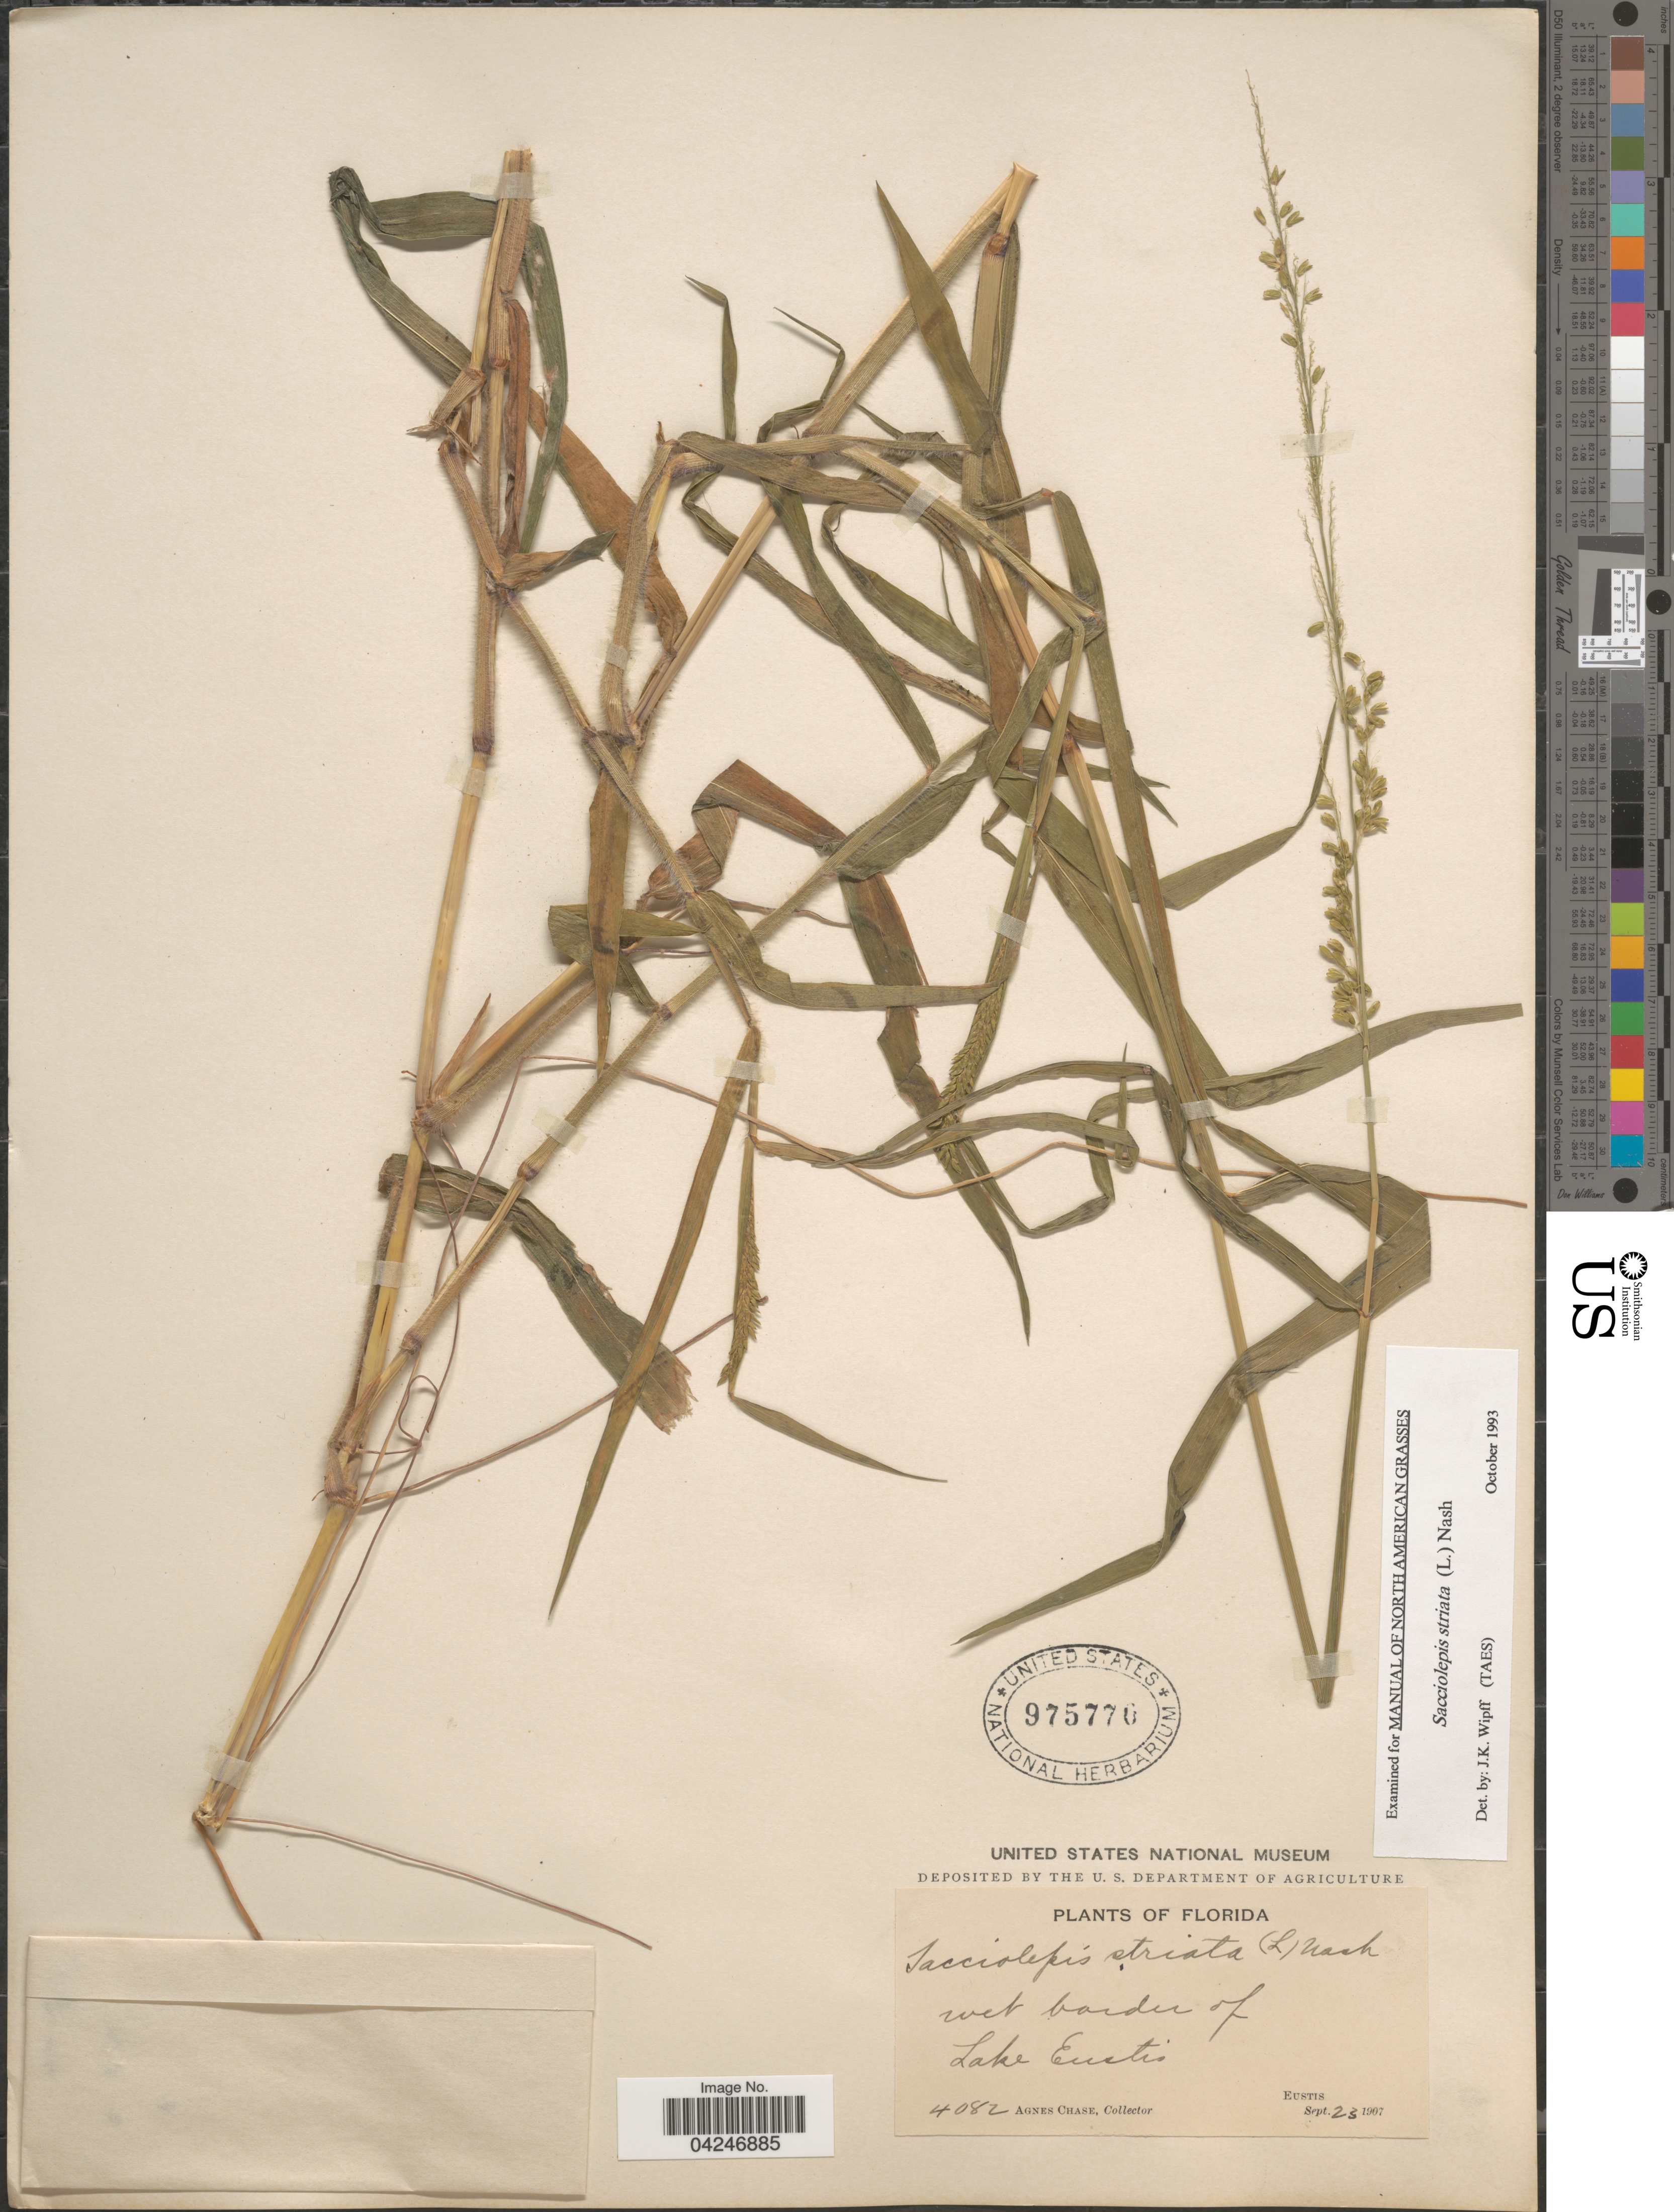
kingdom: Plantae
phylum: Tracheophyta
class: Liliopsida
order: Poales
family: Poaceae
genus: Sacciolepis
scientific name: Sacciolepis striata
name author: (L.) Nash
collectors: A. Chase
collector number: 4082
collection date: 1907-09-23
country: United States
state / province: Florida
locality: Wet border of Lake Eustis. Eustis.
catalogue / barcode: US 975770